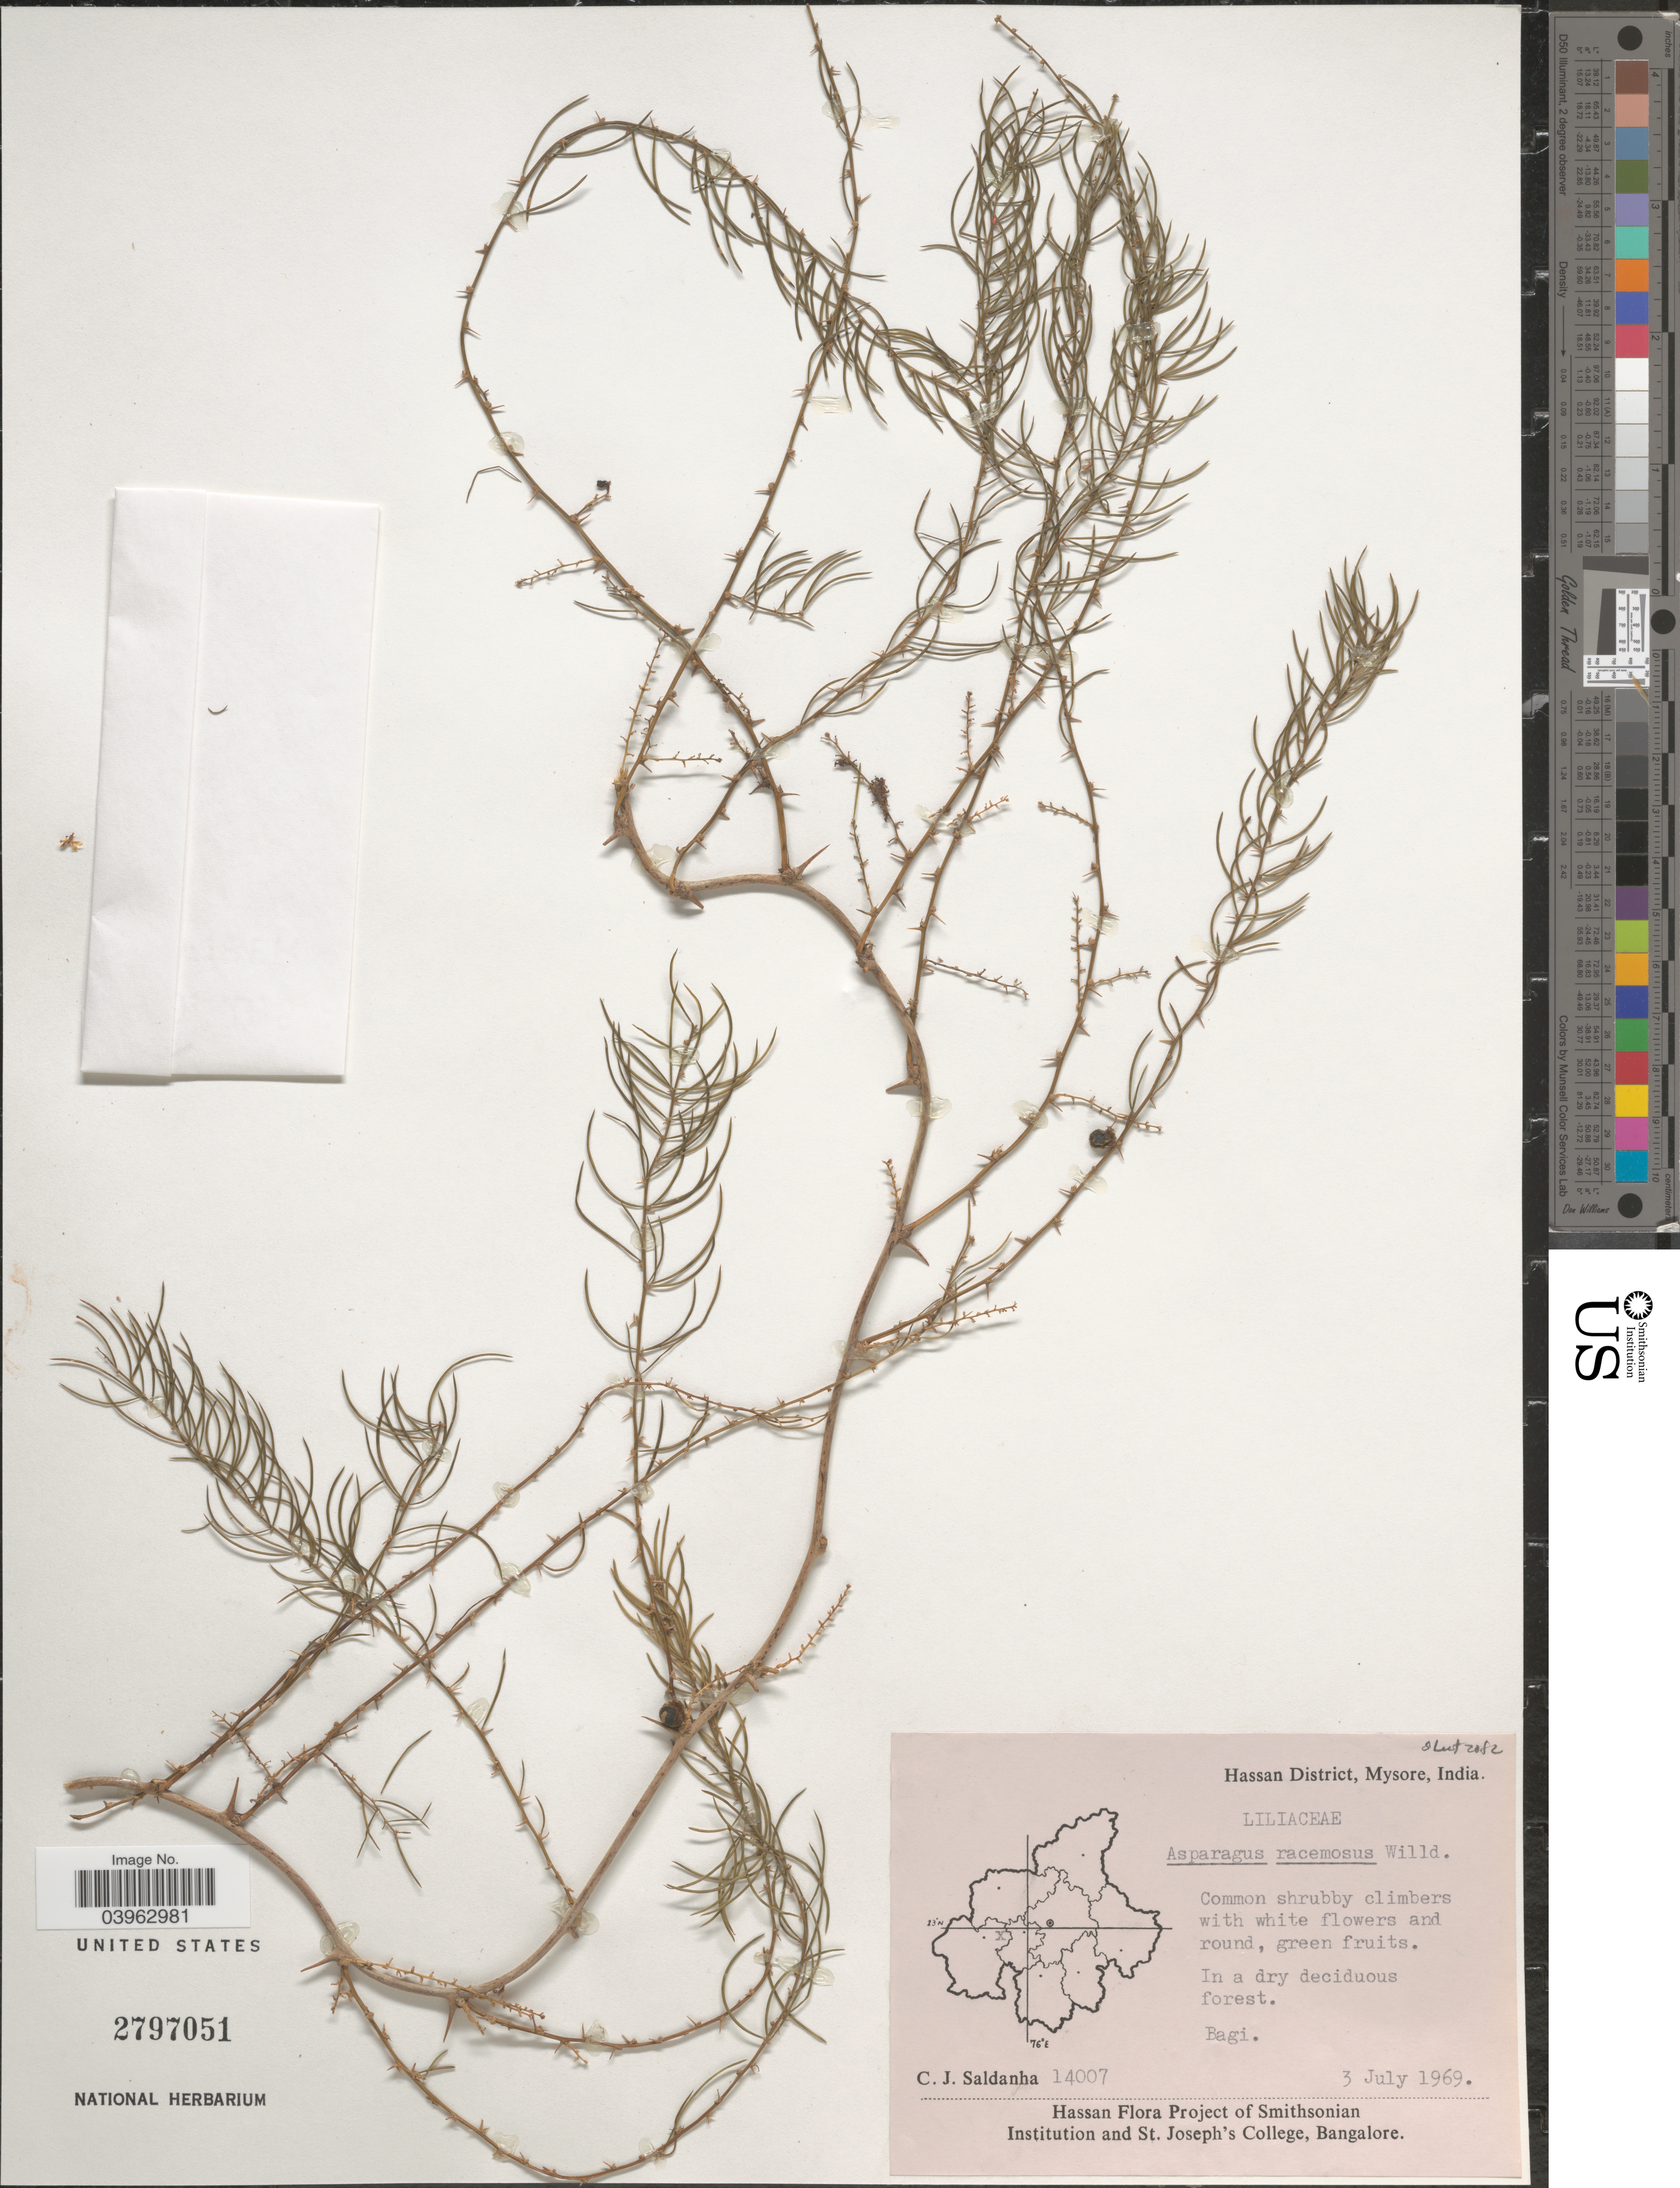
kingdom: Plantae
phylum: Tracheophyta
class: Liliopsida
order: Asparagales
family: Asparagaceae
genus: Asparagus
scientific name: Asparagus racemosus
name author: Willd.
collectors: C. J. Saldanha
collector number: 14007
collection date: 1969-07-03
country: India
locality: Hassan District, Mysore. Bagi.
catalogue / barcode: US 2797051